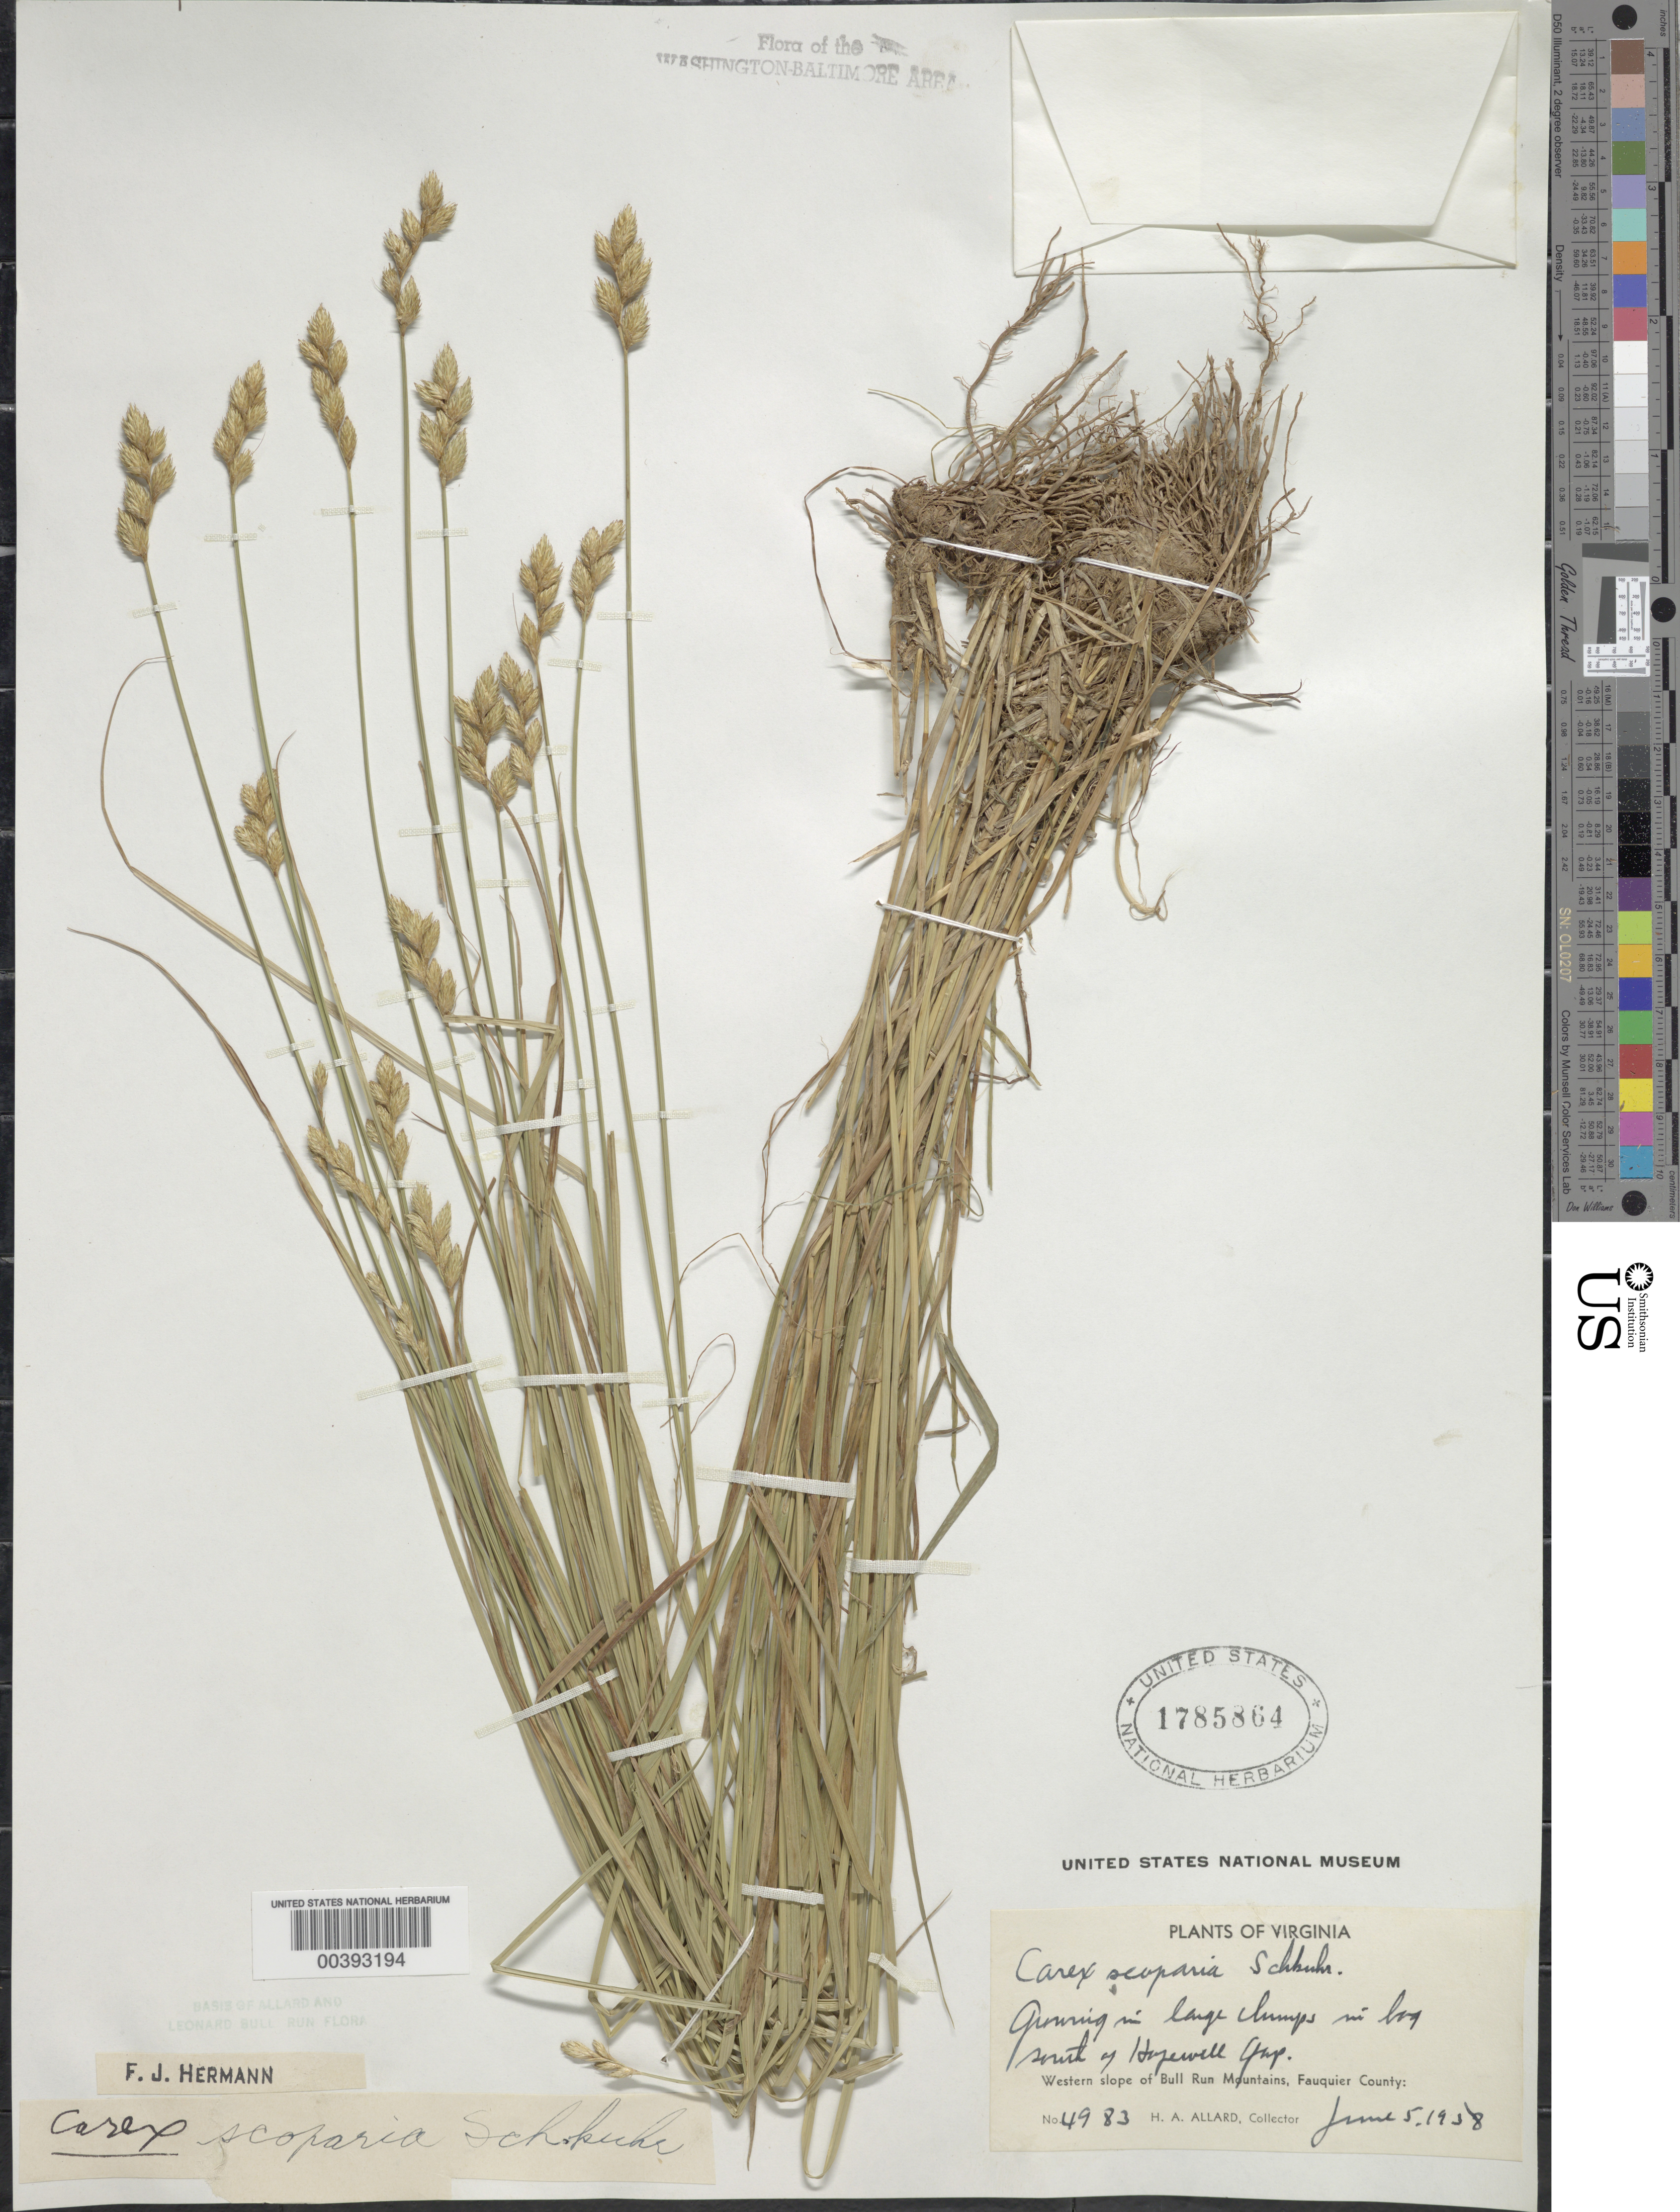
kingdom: Plantae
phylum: Tracheophyta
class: Liliopsida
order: Poales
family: Cyperaceae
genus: Carex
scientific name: Carex scoparia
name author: Schkuhr ex Willd.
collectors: H. A. Allard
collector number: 4983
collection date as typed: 05 Jun 1938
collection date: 1938-06-05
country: United States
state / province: Virginia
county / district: Fauquier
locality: South of Hopewell Gap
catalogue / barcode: US 1785864